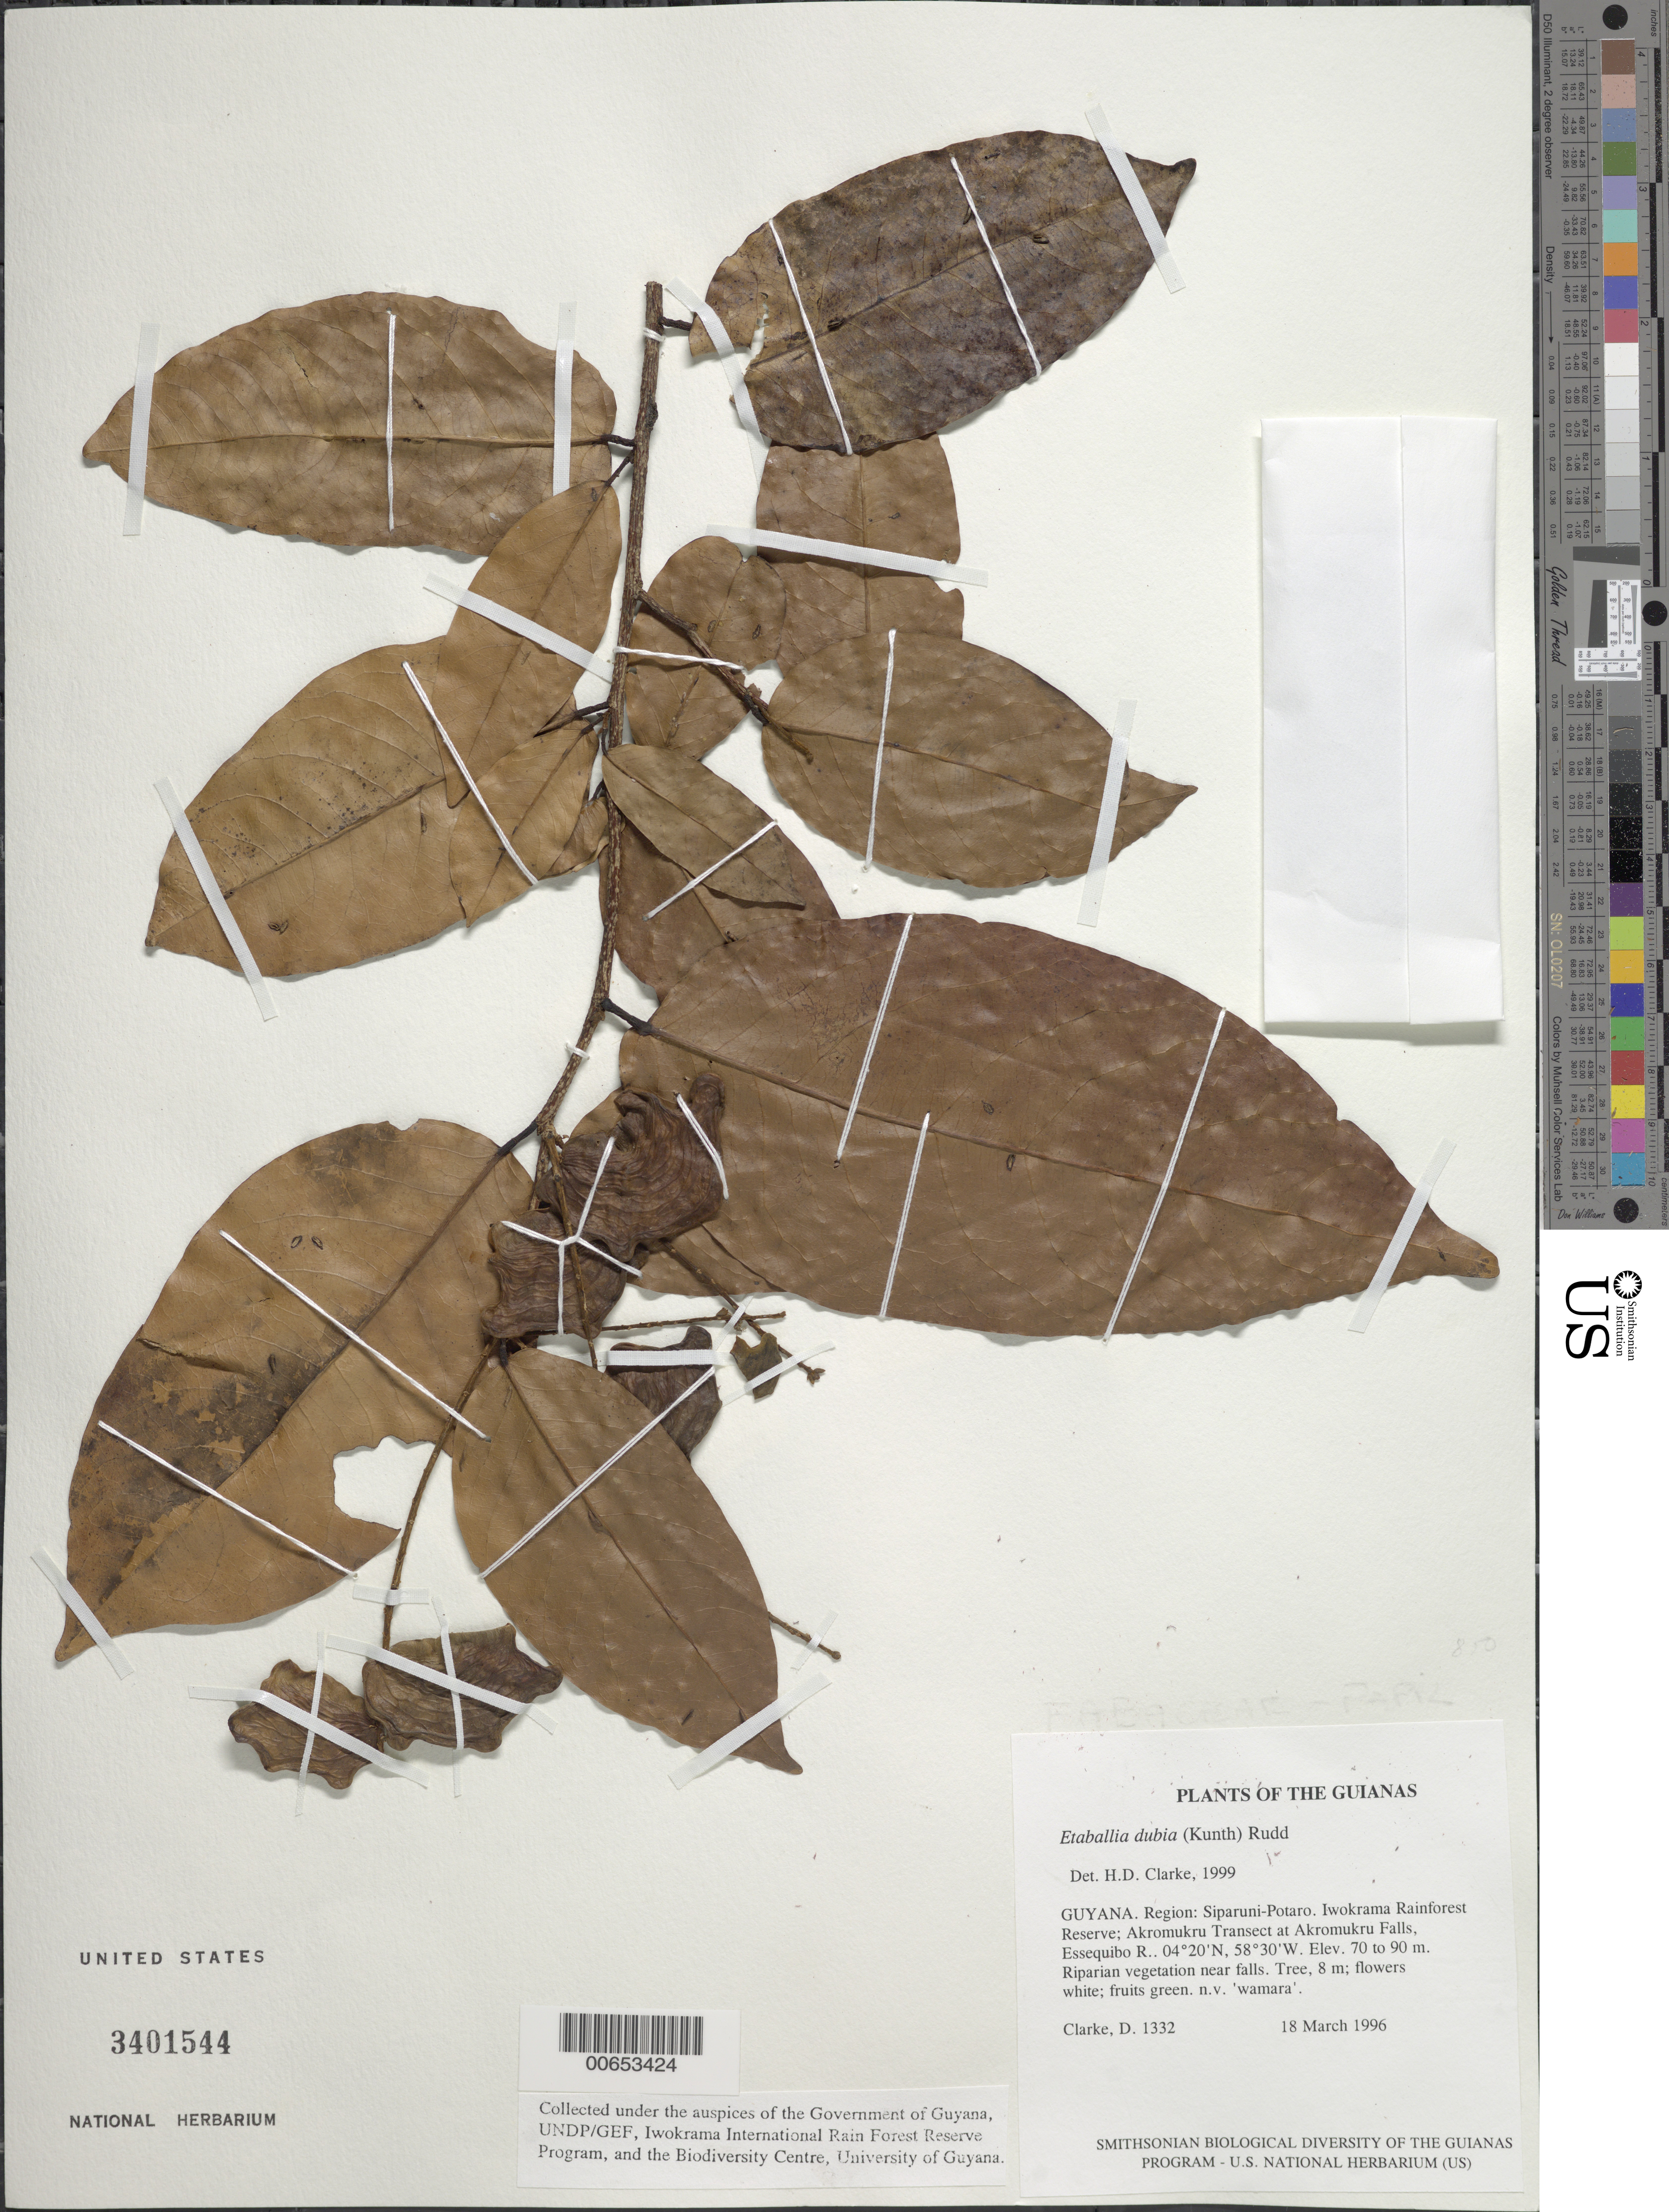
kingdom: Plantae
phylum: Tracheophyta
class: Magnoliopsida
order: Fabales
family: Fabaceae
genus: Pterocarpus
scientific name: Pterocarpus dubius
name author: (Kunth) Spreng.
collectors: H. D. Clarke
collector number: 1332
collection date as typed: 18 March 1996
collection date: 1996-03-18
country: Guyana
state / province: Potaro-Siparuni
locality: Iwokrama Rainforest Reserve; Akromukru Transect at Akromukru Falls, Essequibo R.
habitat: Riparian vegetation near falls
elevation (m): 70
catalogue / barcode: US 3401544